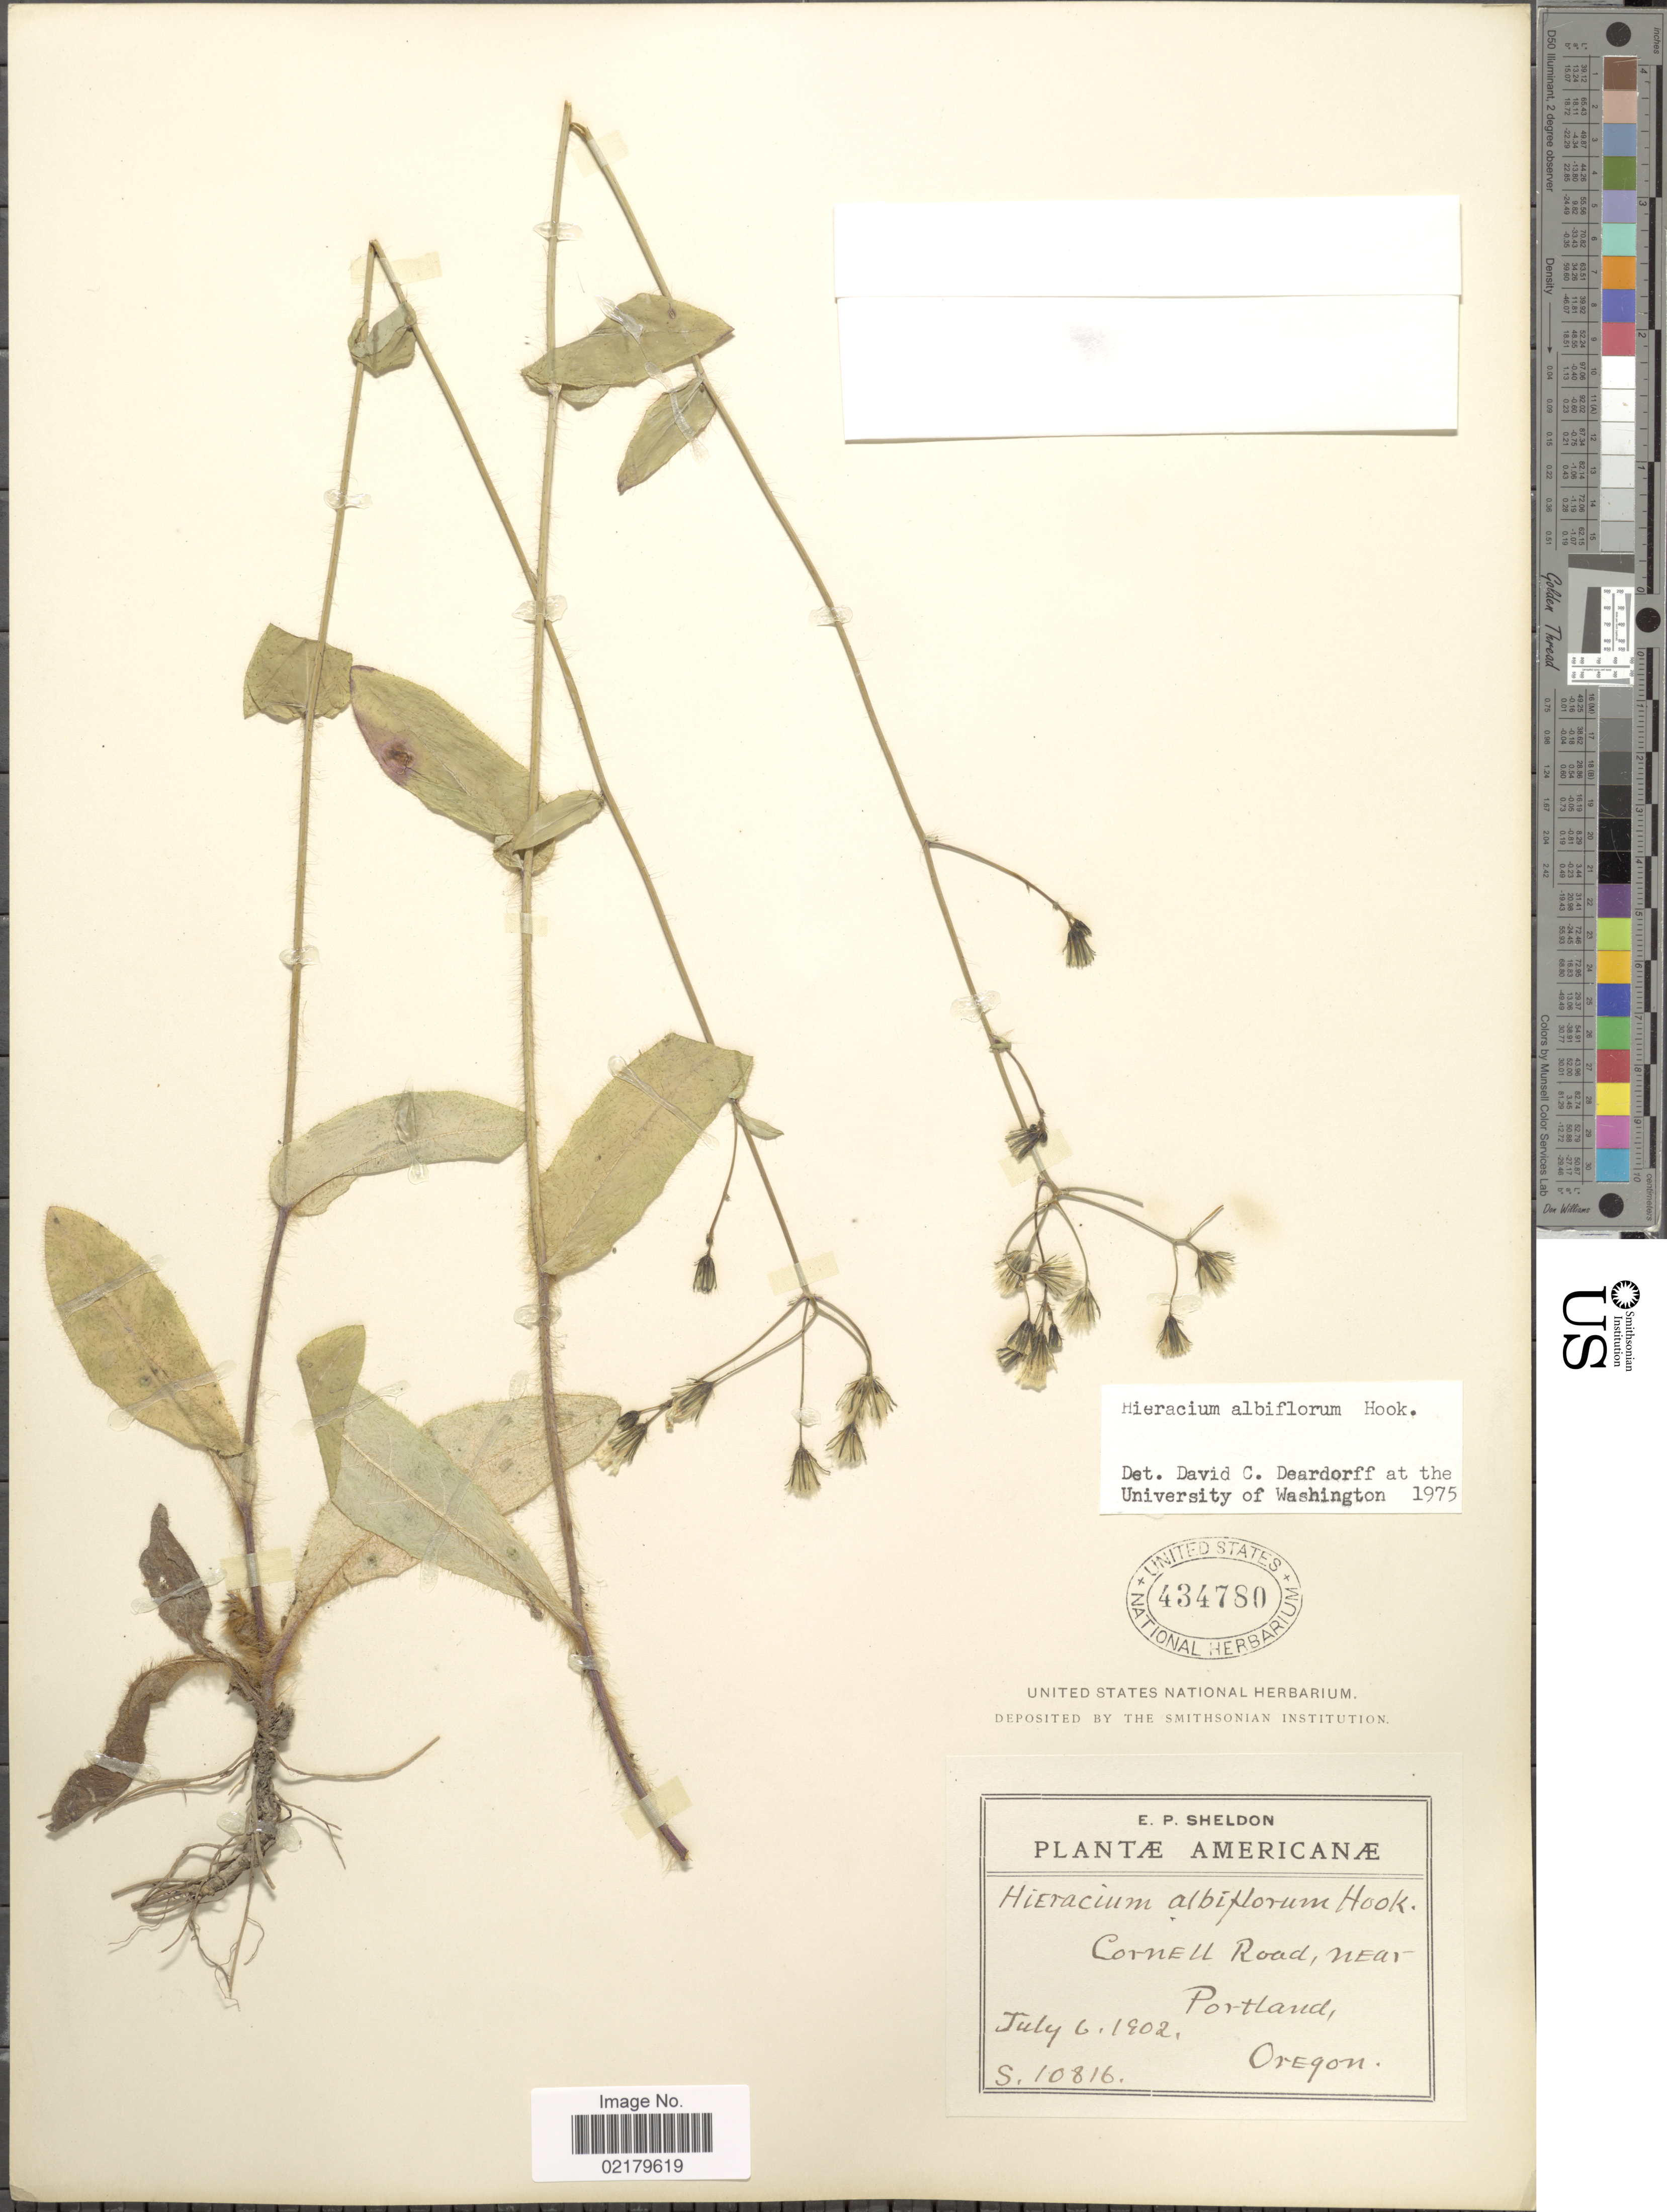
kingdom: Plantae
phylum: Tracheophyta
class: Magnoliopsida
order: Asterales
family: Asteraceae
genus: Hieracium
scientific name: Hieracium albiflorum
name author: Hook.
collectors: E. P. Sheldon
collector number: S.10816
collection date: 1902-07-06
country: United States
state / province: Oregon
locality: Americæ, Cornell Road, near Portland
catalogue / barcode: US 434780